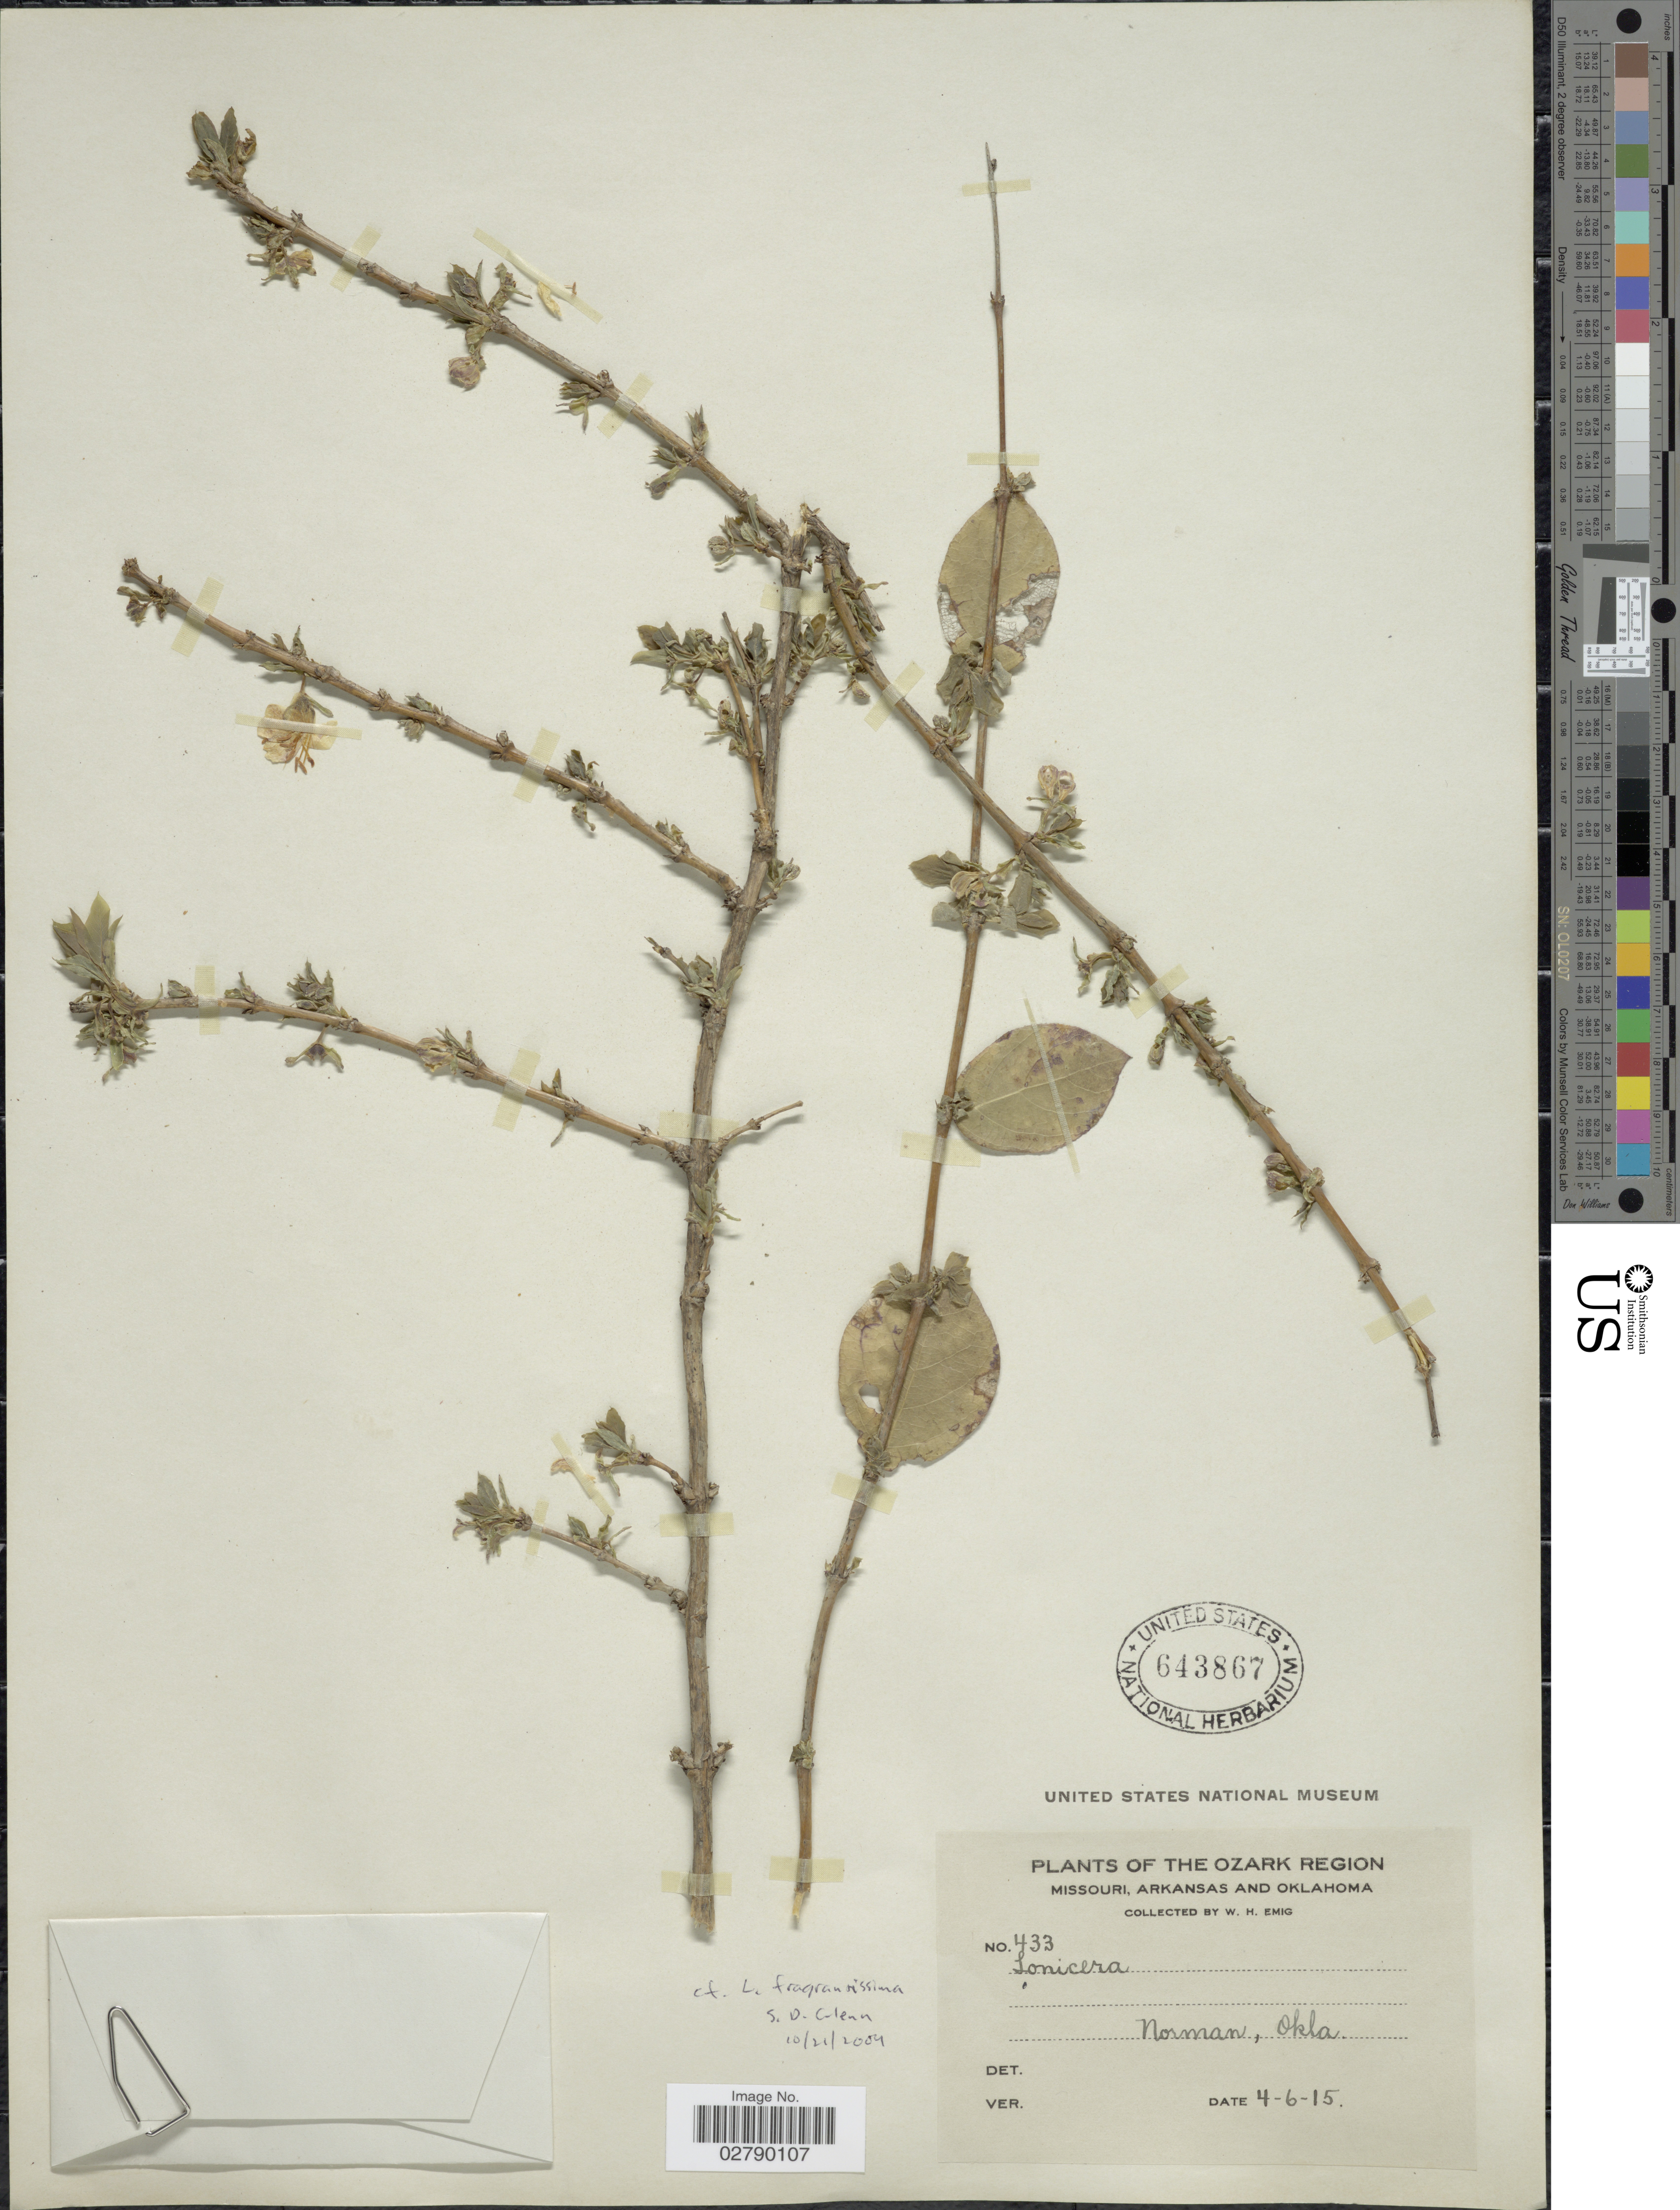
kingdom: Plantae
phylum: Tracheophyta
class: Magnoliopsida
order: Dipsacales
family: Caprifoliaceae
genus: Lonicera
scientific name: Lonicera sp.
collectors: W. H. Emig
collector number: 433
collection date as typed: Transcribed d/m/y: 6/4/15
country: United States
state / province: Oklahoma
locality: Ozark Region. Norman.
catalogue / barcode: US 643867